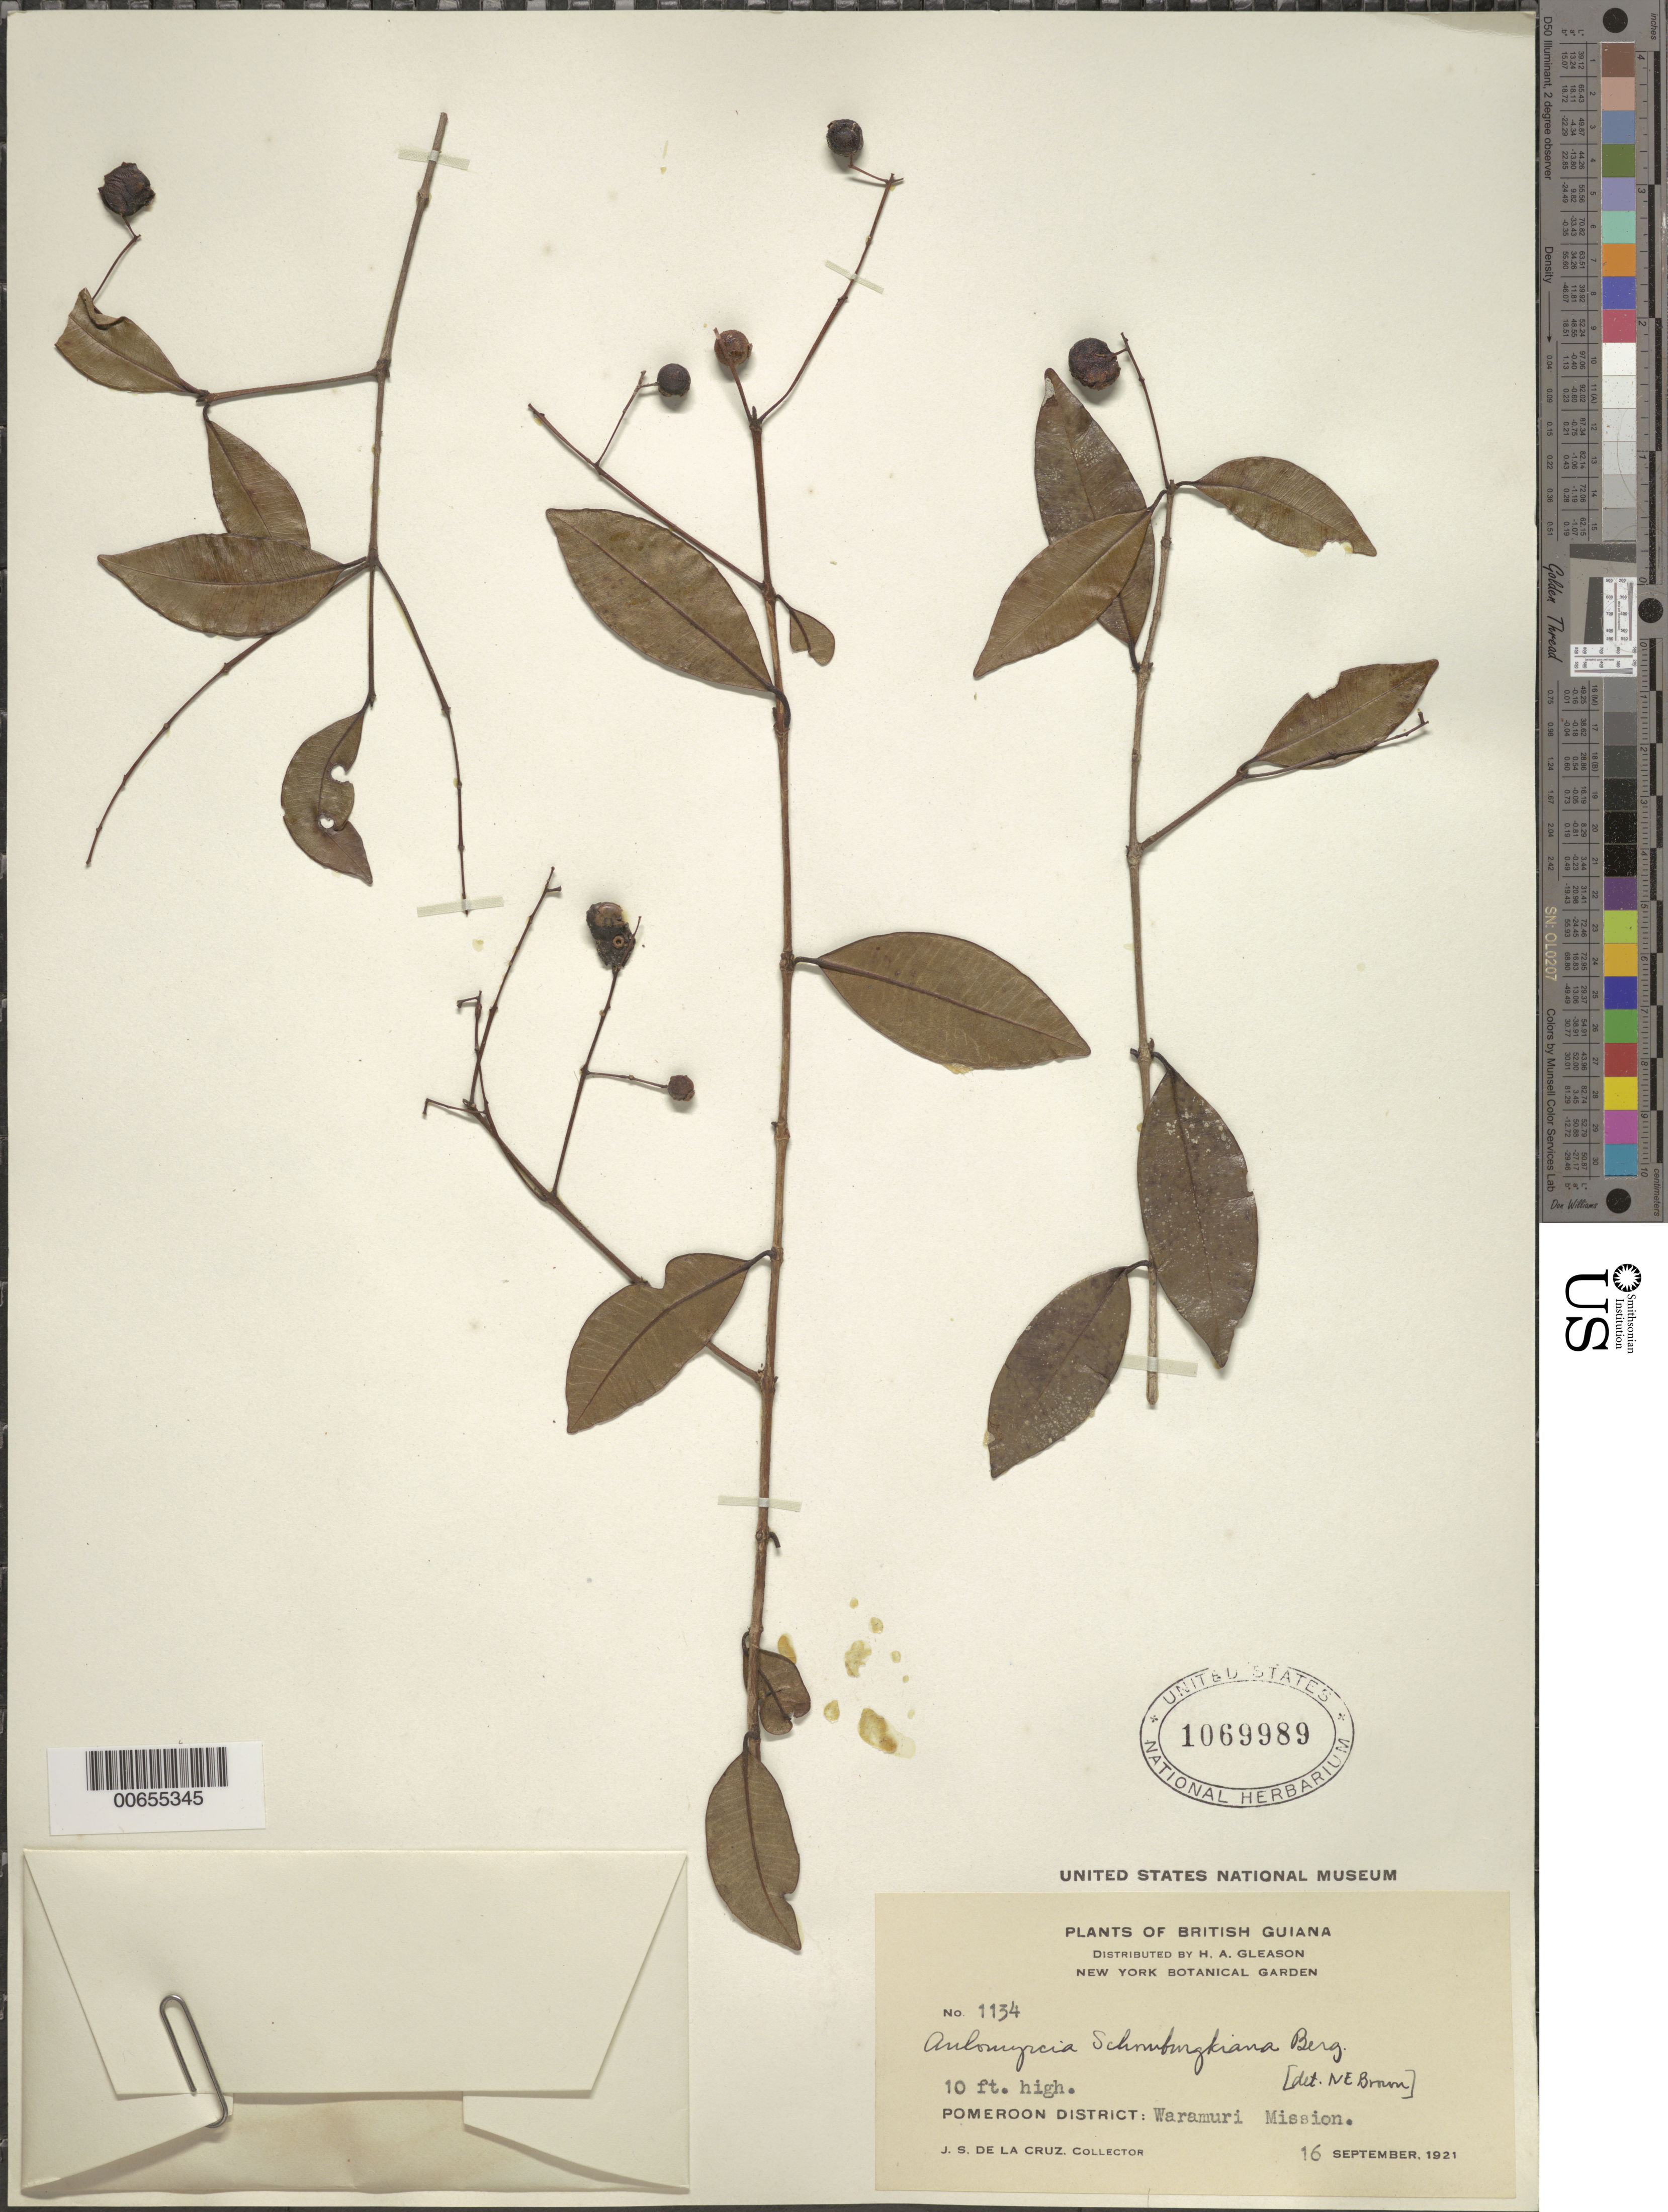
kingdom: Plantae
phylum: Tracheophyta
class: Magnoliopsida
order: Myrtales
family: Myrtaceae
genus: Myrcia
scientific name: Myrcia guianensis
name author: (Aubl.) DC.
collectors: J. S. de la Cruz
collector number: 1134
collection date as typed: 16-Sep-21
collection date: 1921-09-16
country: Guyana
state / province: Pomeroon-Supenaam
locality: Waramuri Mission, Moruka R., Pomeroon Dist.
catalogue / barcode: US 1069989